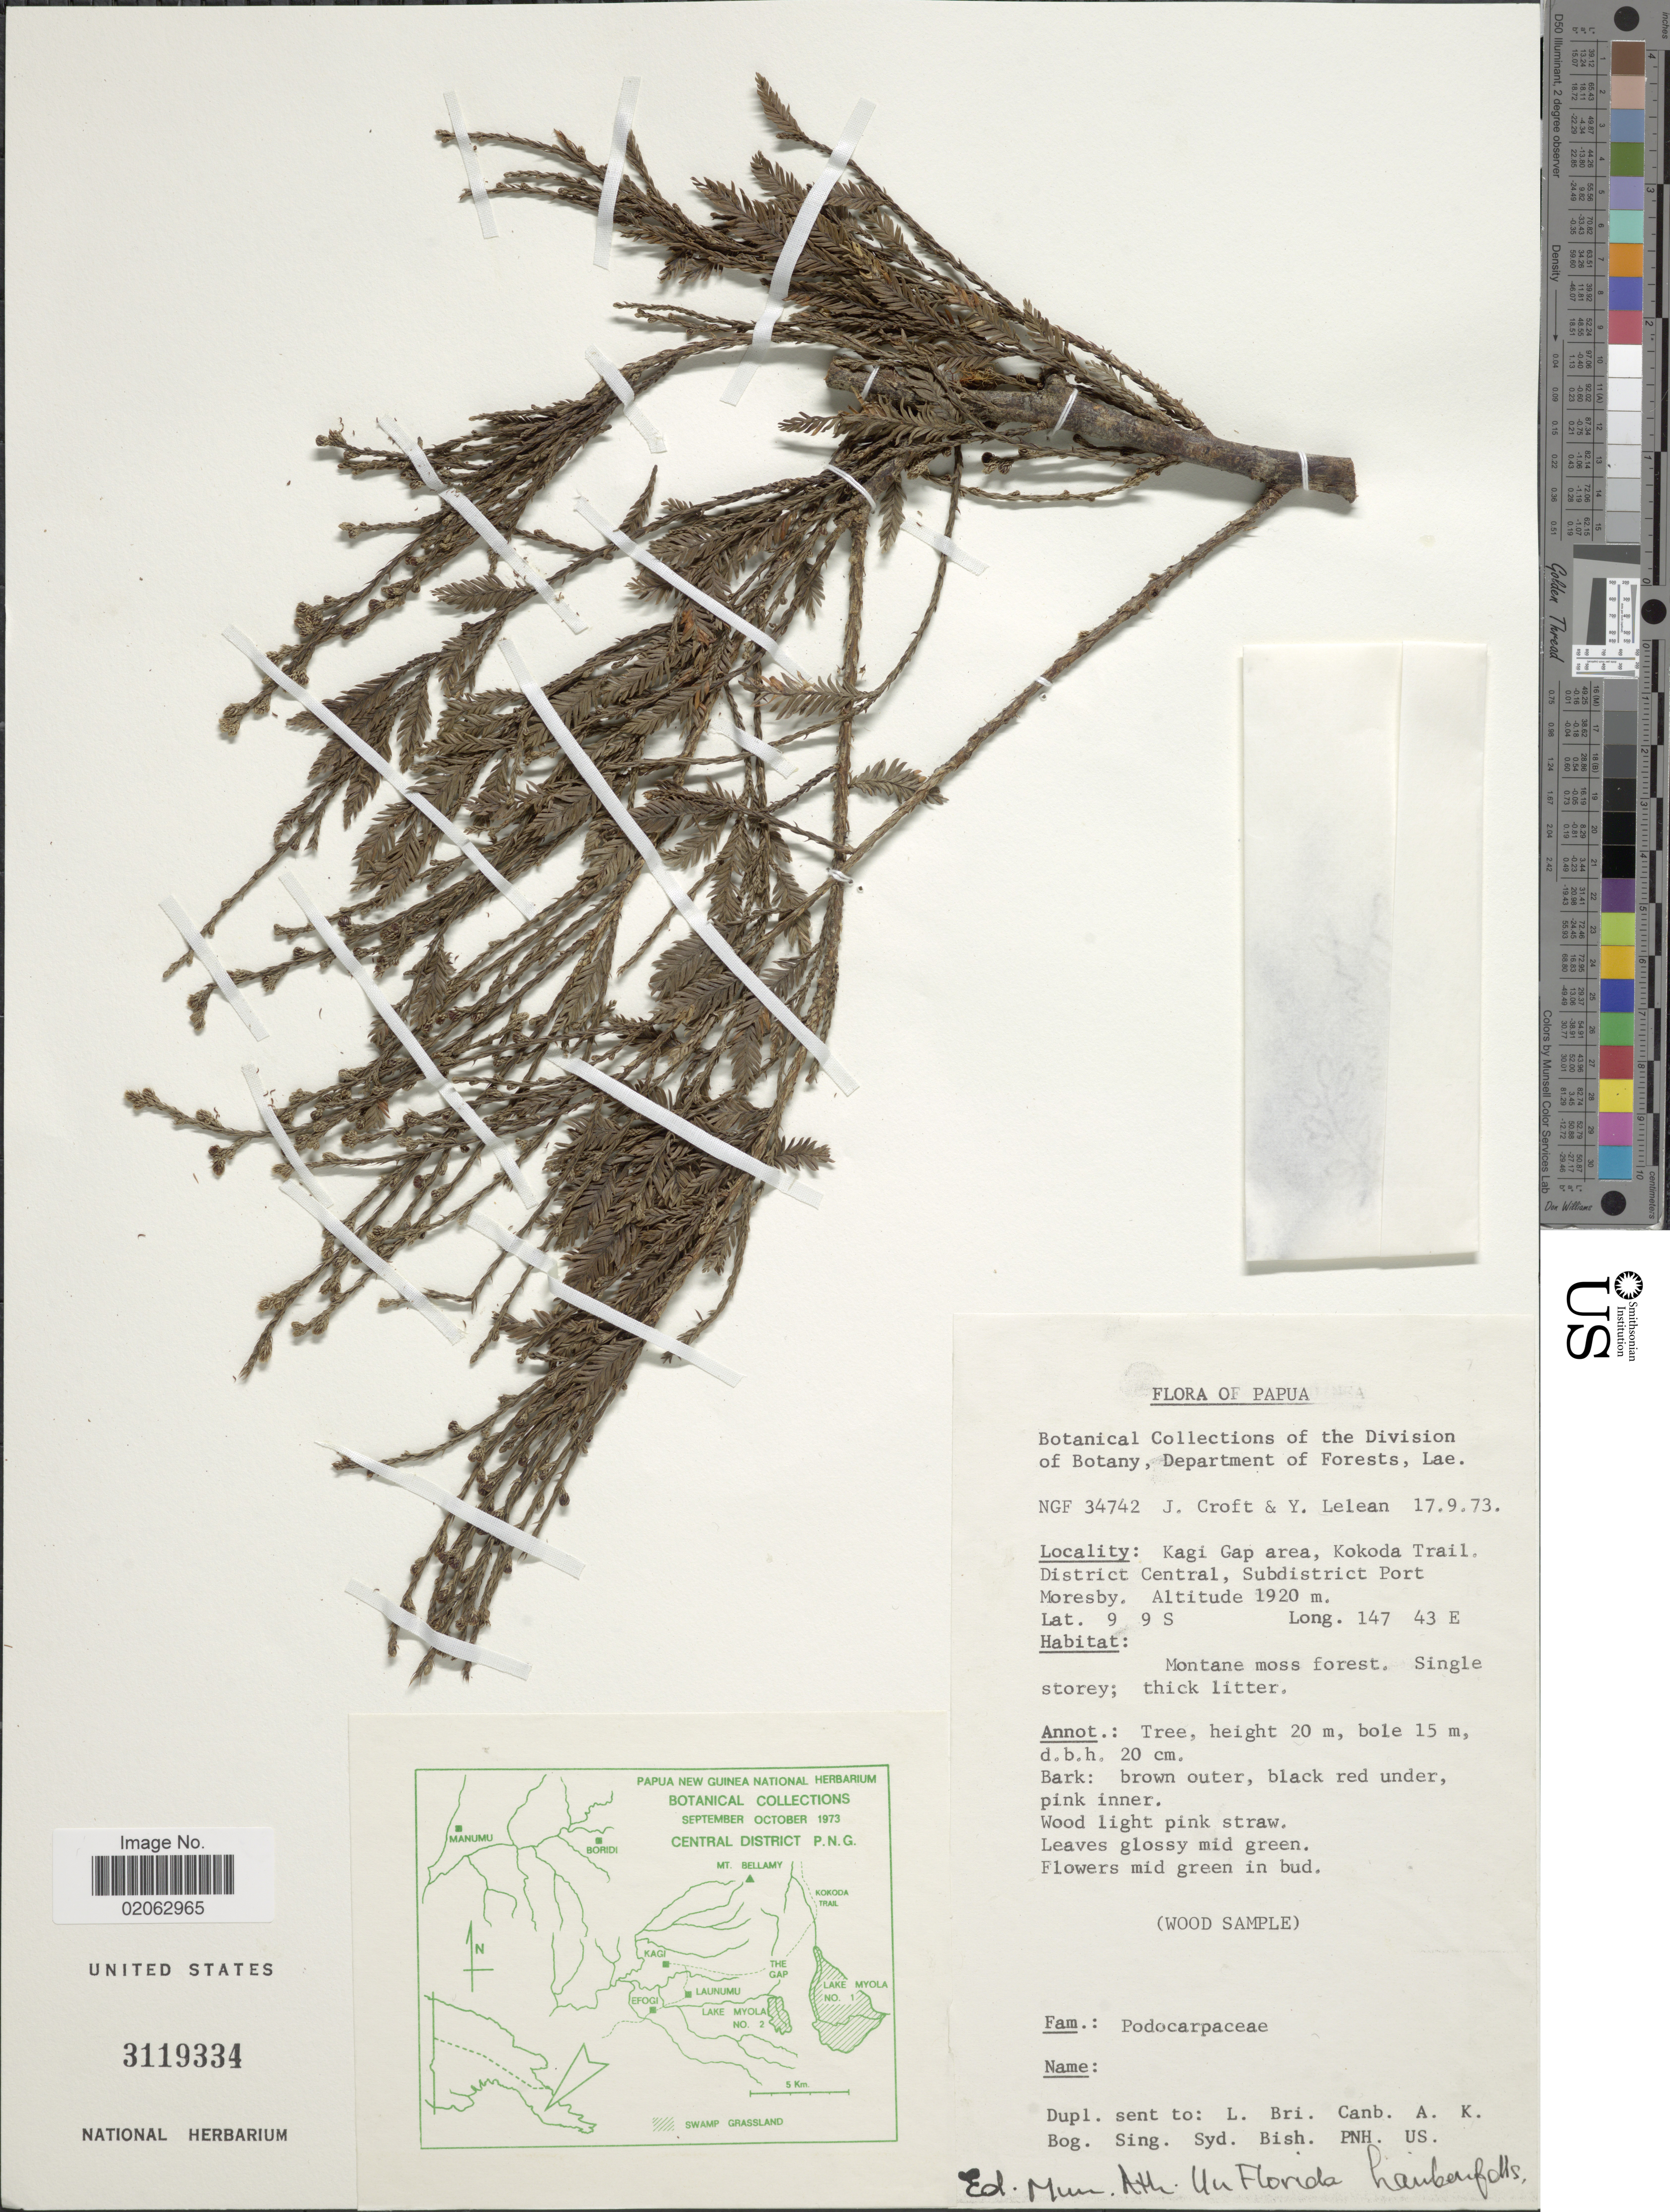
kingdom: Plantae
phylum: Tracheophyta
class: Pinopsida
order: Pinales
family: Taxaceae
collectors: J. Croft & Y. Lelean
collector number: NGF 34742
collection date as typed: Transcribed d/m/y: 17/9/73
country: Papua New Guinea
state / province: Central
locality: Kagi Gap area, Kokoda Trail, District Central, Subdistrict Port Moresby.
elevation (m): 1920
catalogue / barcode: US 3119334